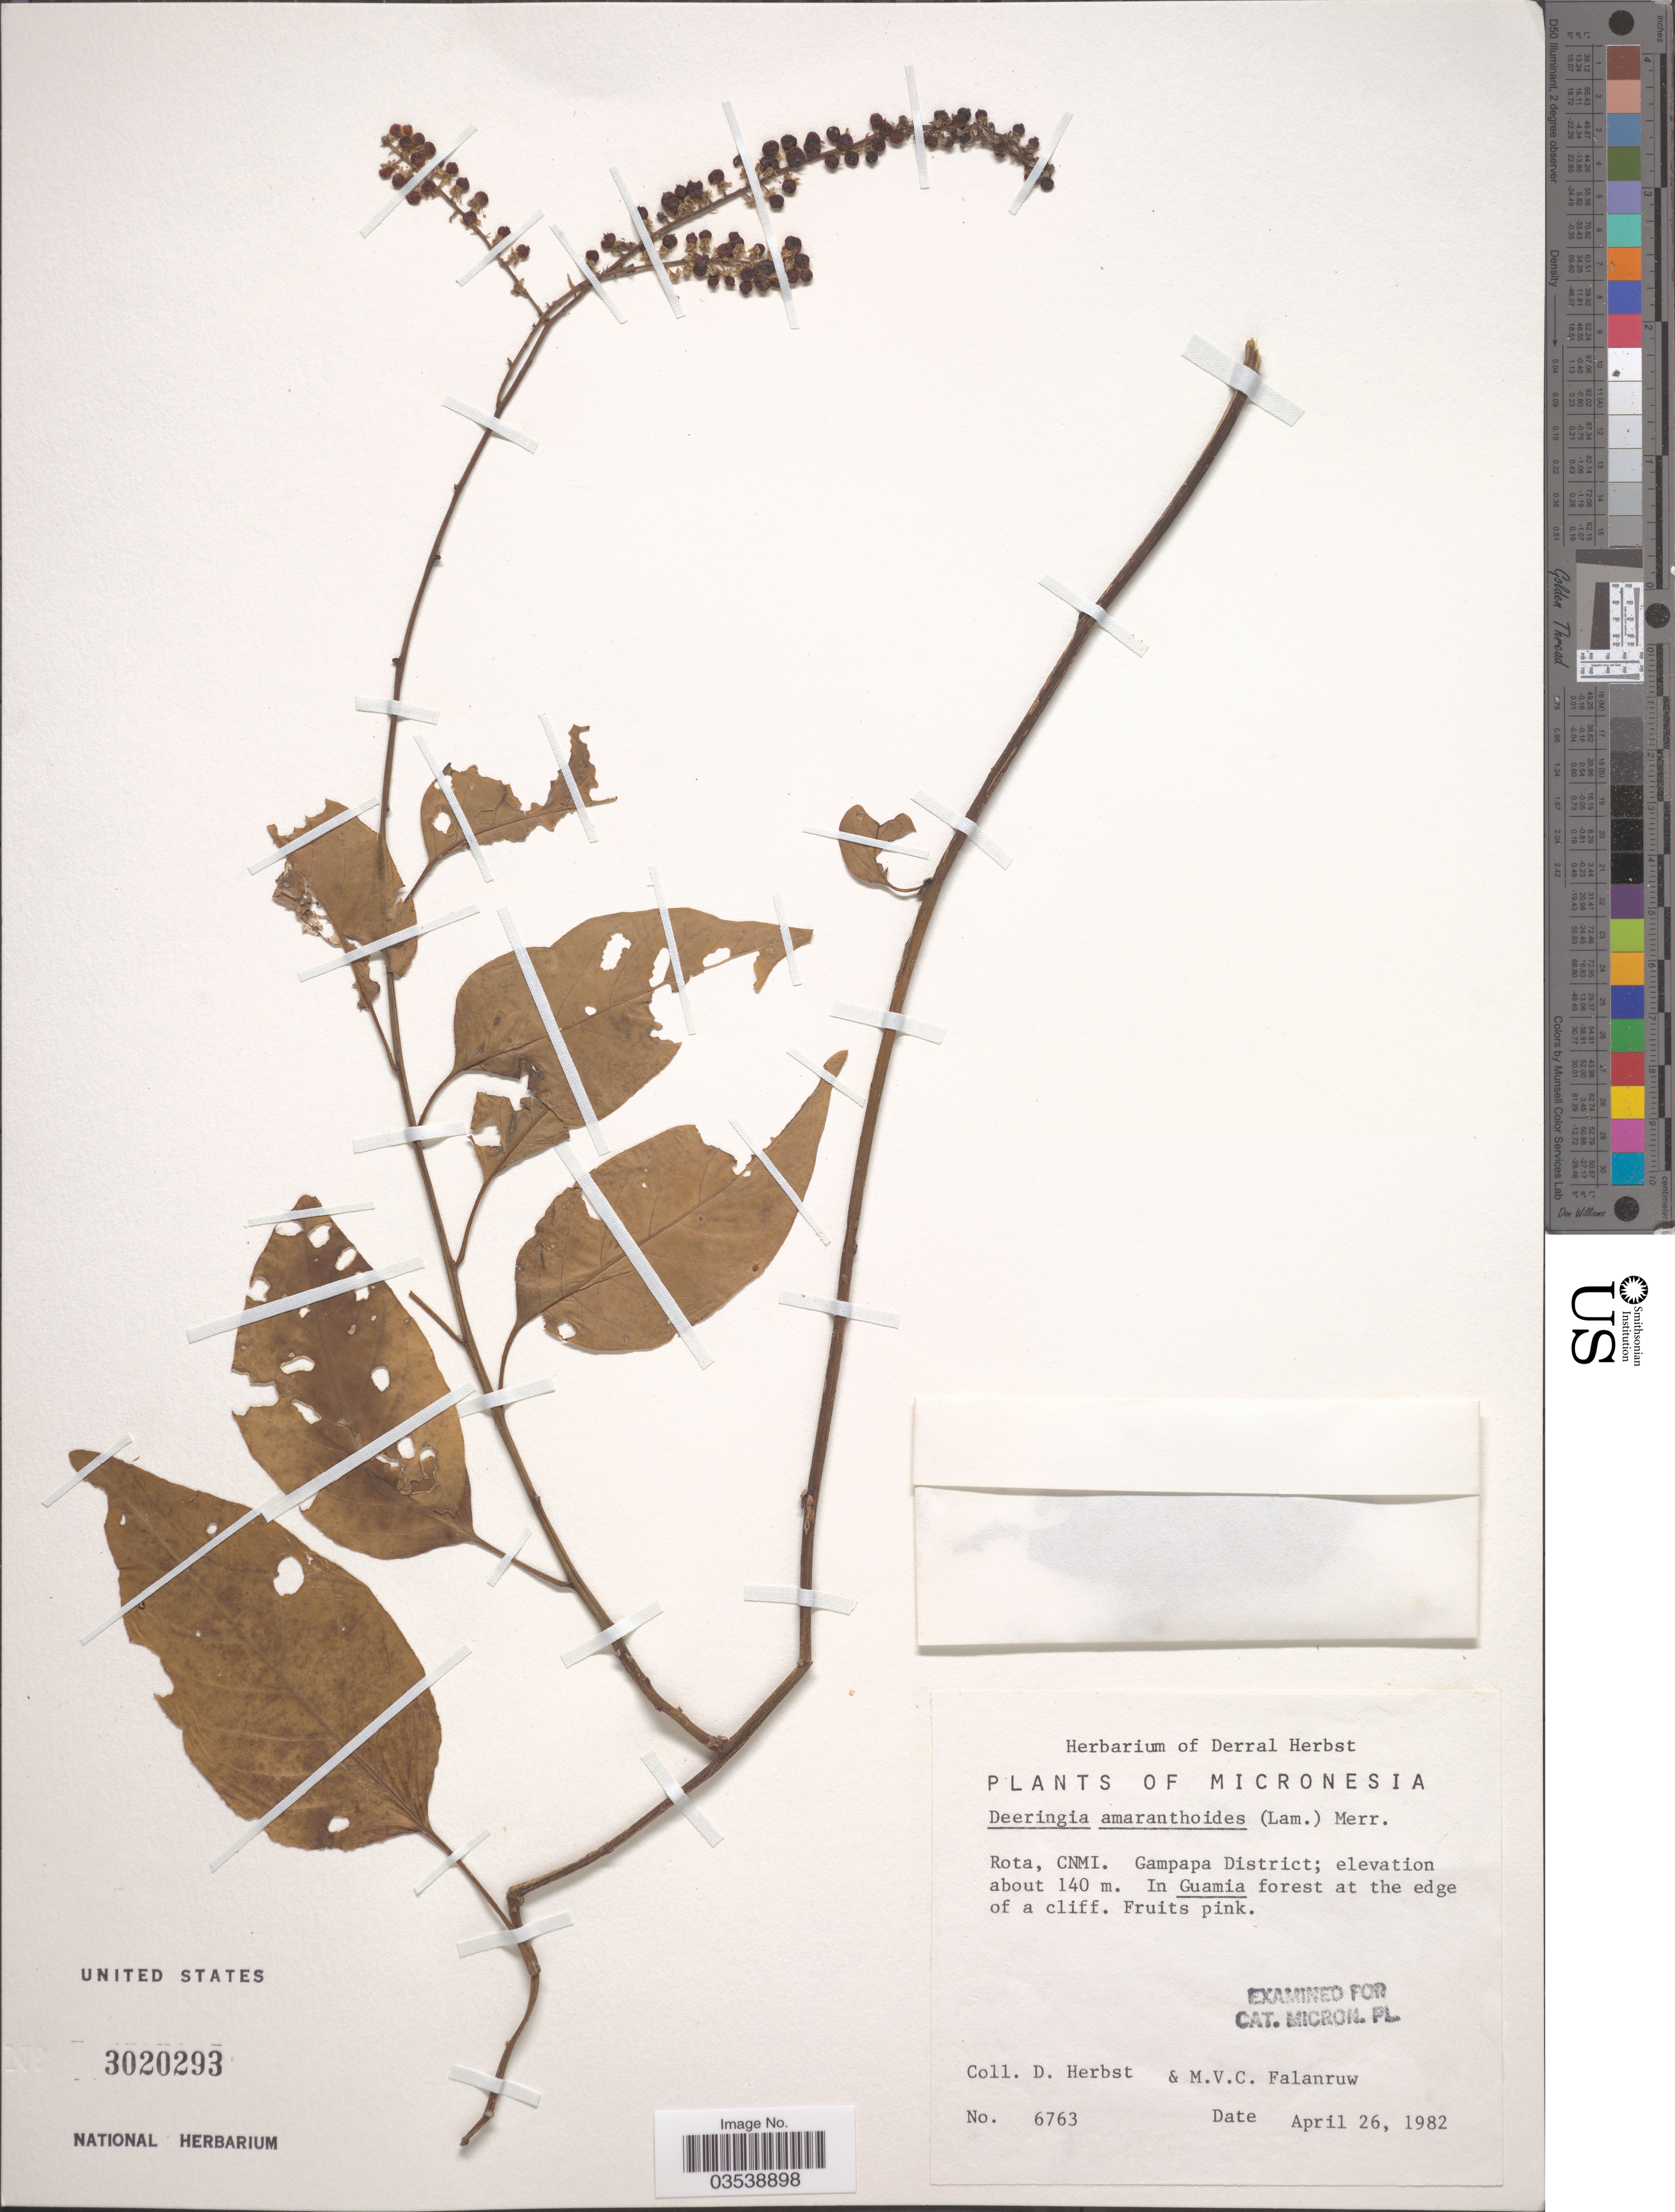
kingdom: Plantae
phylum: Tracheophyta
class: Magnoliopsida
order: Caryophyllales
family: Amaranthaceae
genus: Deeringia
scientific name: Deeringia amaranthoides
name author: (Lam.) Merr.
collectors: D. Herbst & M. V. Falanruw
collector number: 6763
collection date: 1982-04-26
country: Northern Mariana Islands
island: Rota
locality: Micronesia. Rota, CNMI. Gampapa District.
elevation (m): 140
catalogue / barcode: US 3020293